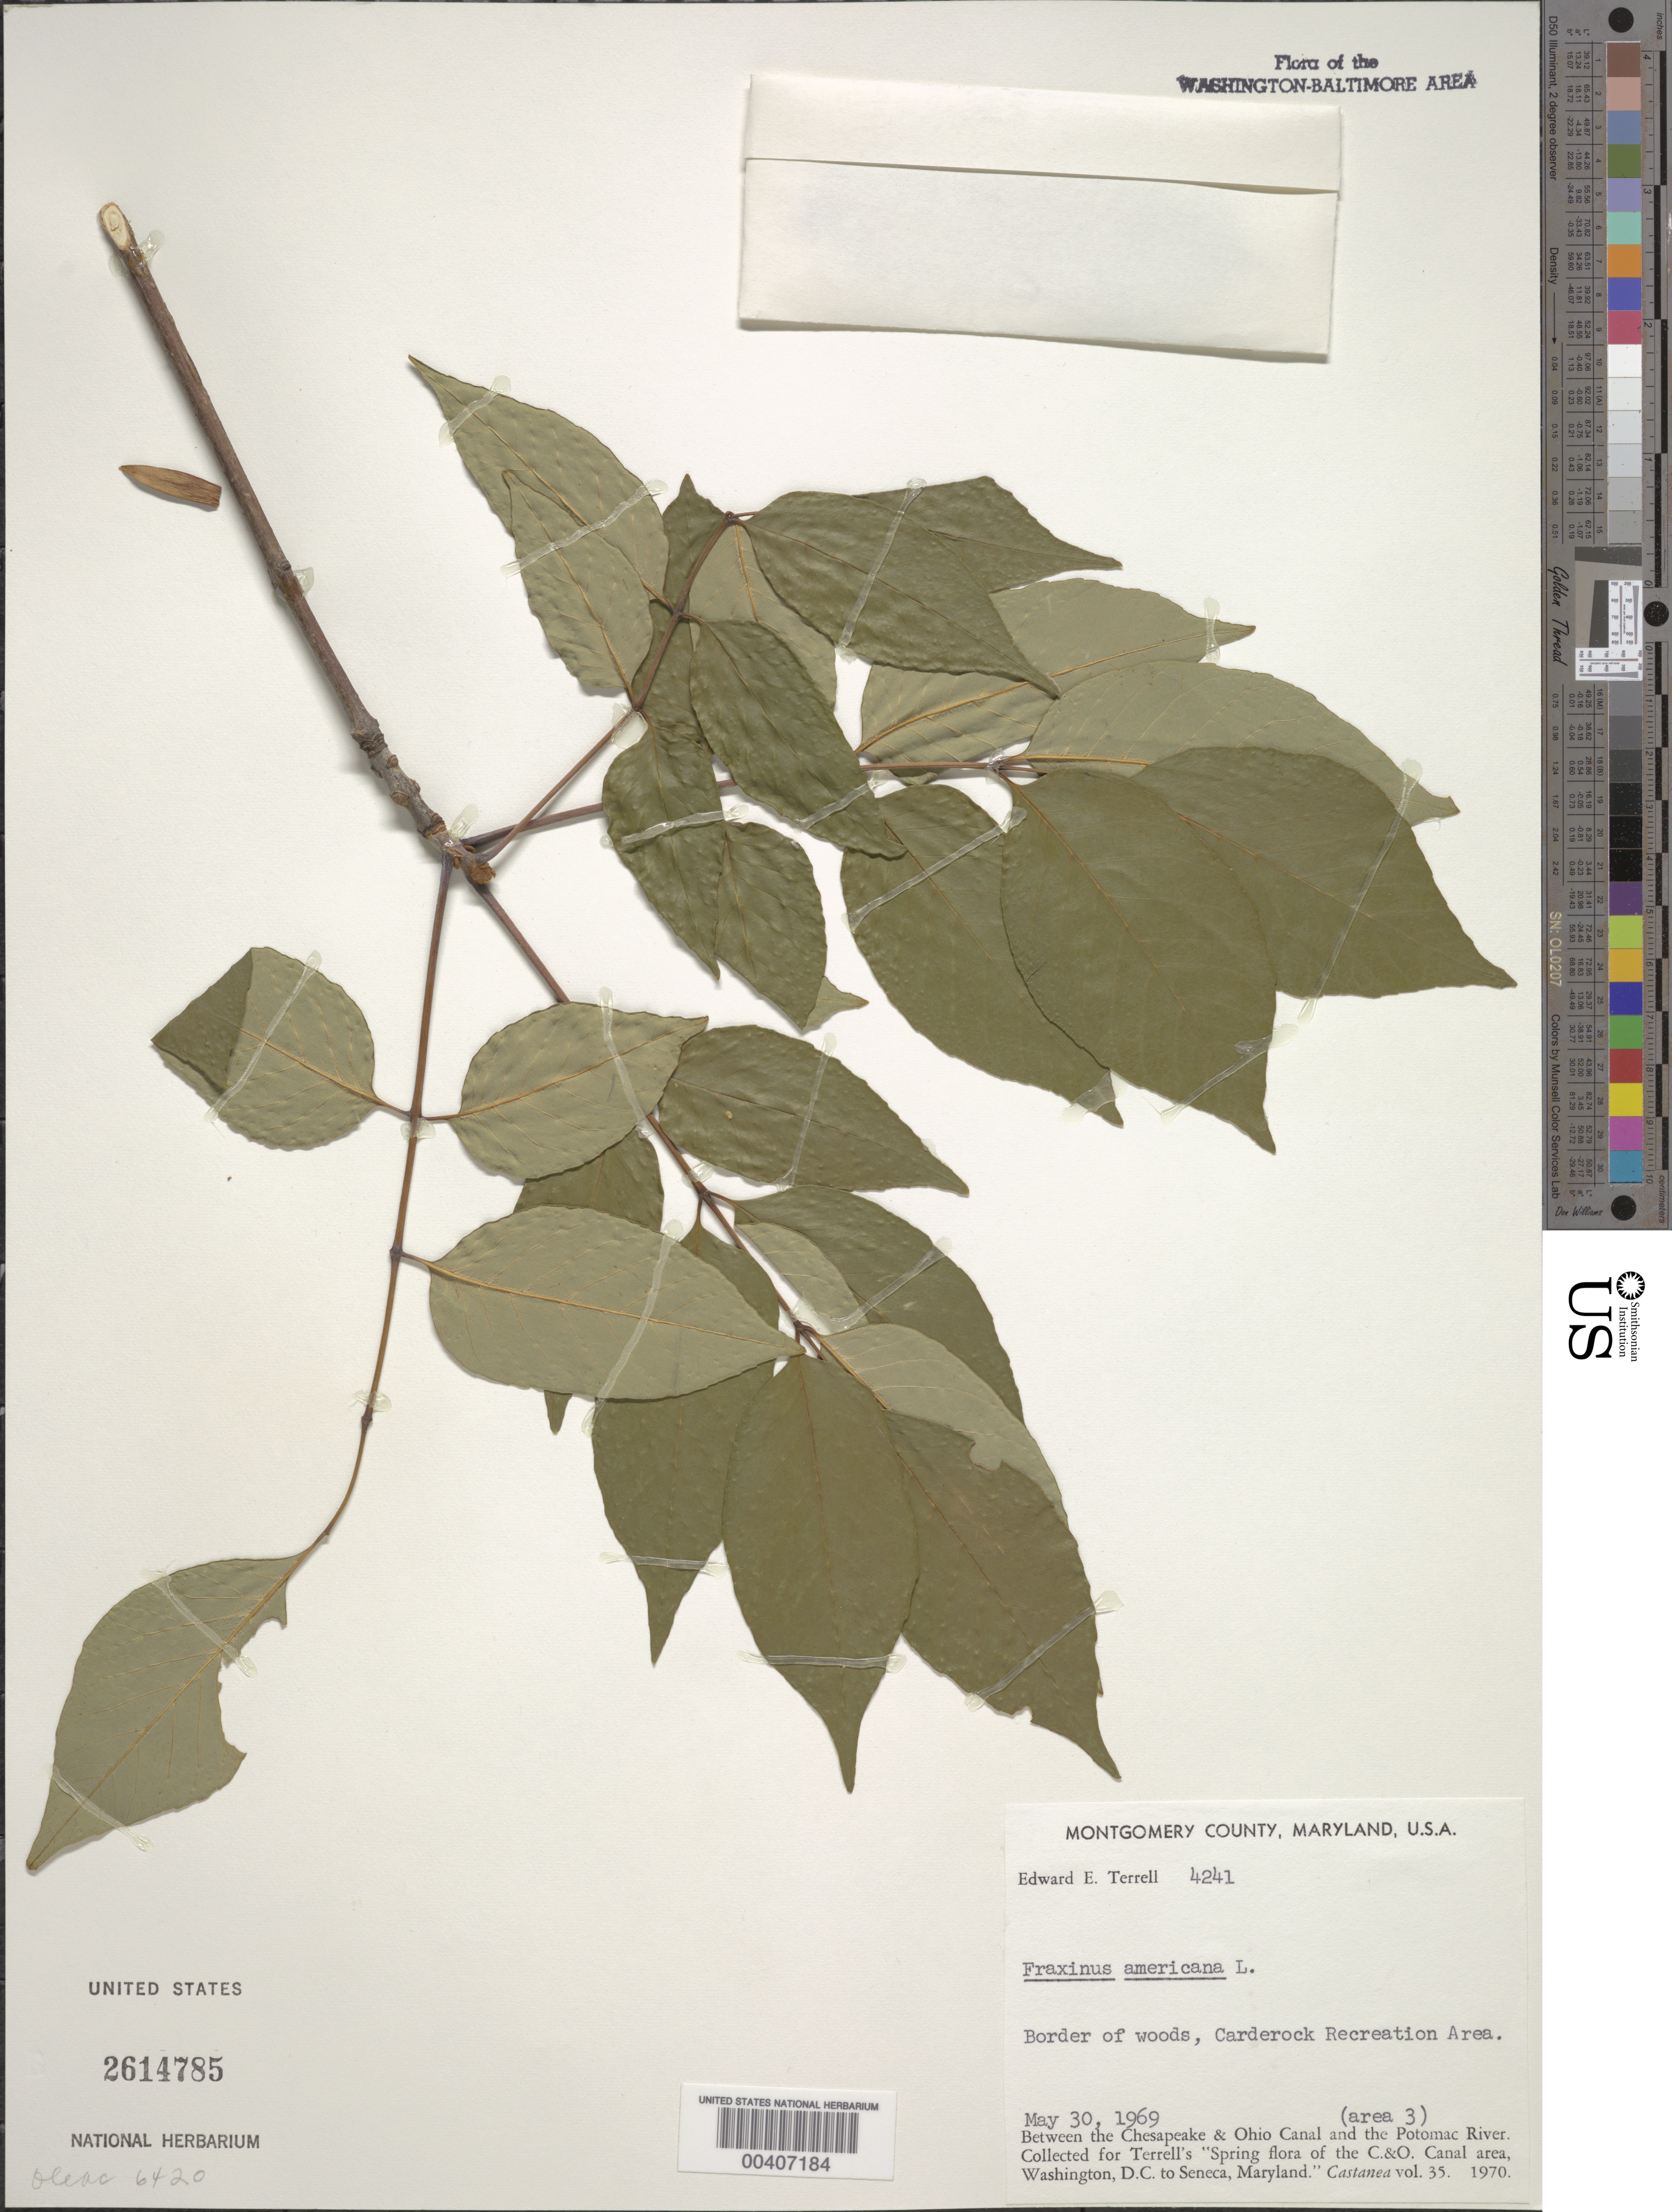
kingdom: Plantae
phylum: Tracheophyta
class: Magnoliopsida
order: Lamiales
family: Oleaceae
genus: Fraxinus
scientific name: Fraxinus americana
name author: L.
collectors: E. E. Terrell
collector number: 4241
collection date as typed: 30 May 1969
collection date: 1969-05-30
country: United States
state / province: Maryland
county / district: Montgomery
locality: Carderock Recreation area C. & O. Canal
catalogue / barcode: US 2614785